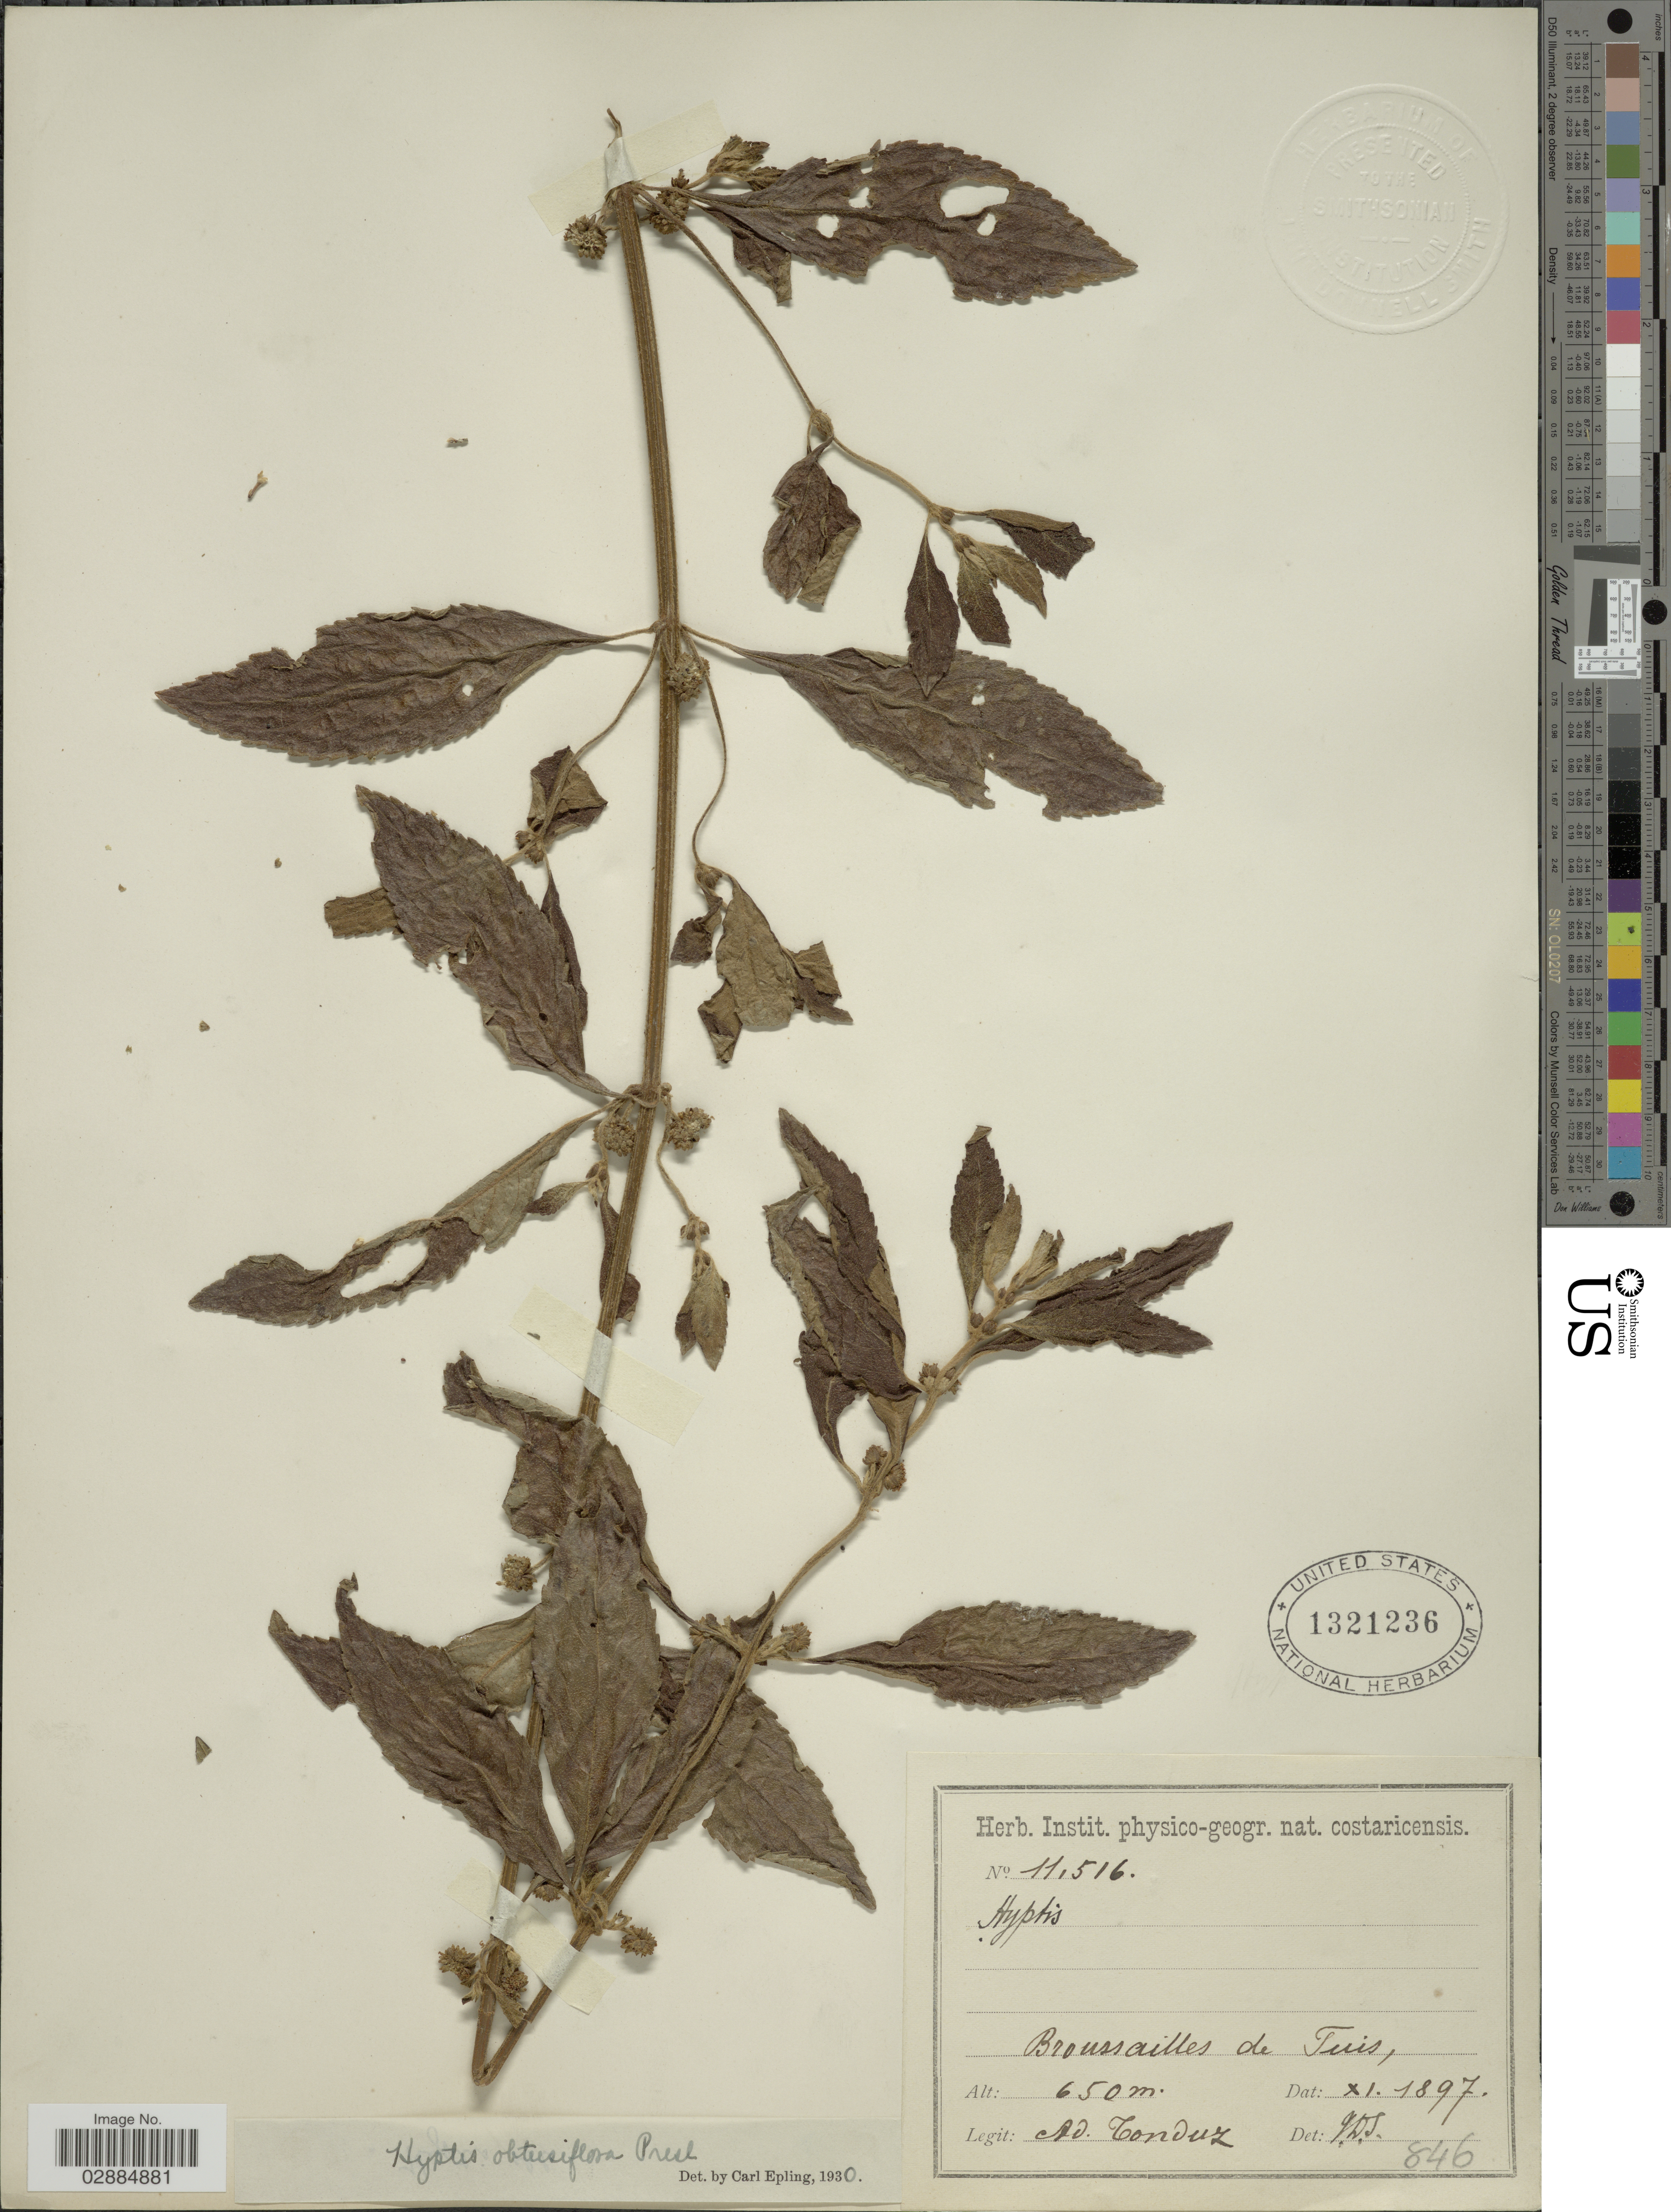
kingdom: Plantae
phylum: Tracheophyta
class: Magnoliopsida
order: Lamiales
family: Lamiaceae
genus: Hyptis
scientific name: Hyptis obtusiflora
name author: C. Presl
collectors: A. Tonduz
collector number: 11516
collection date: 1897-11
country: Costa Rica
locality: Broussailles de Tuis.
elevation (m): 650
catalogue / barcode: US 1321236